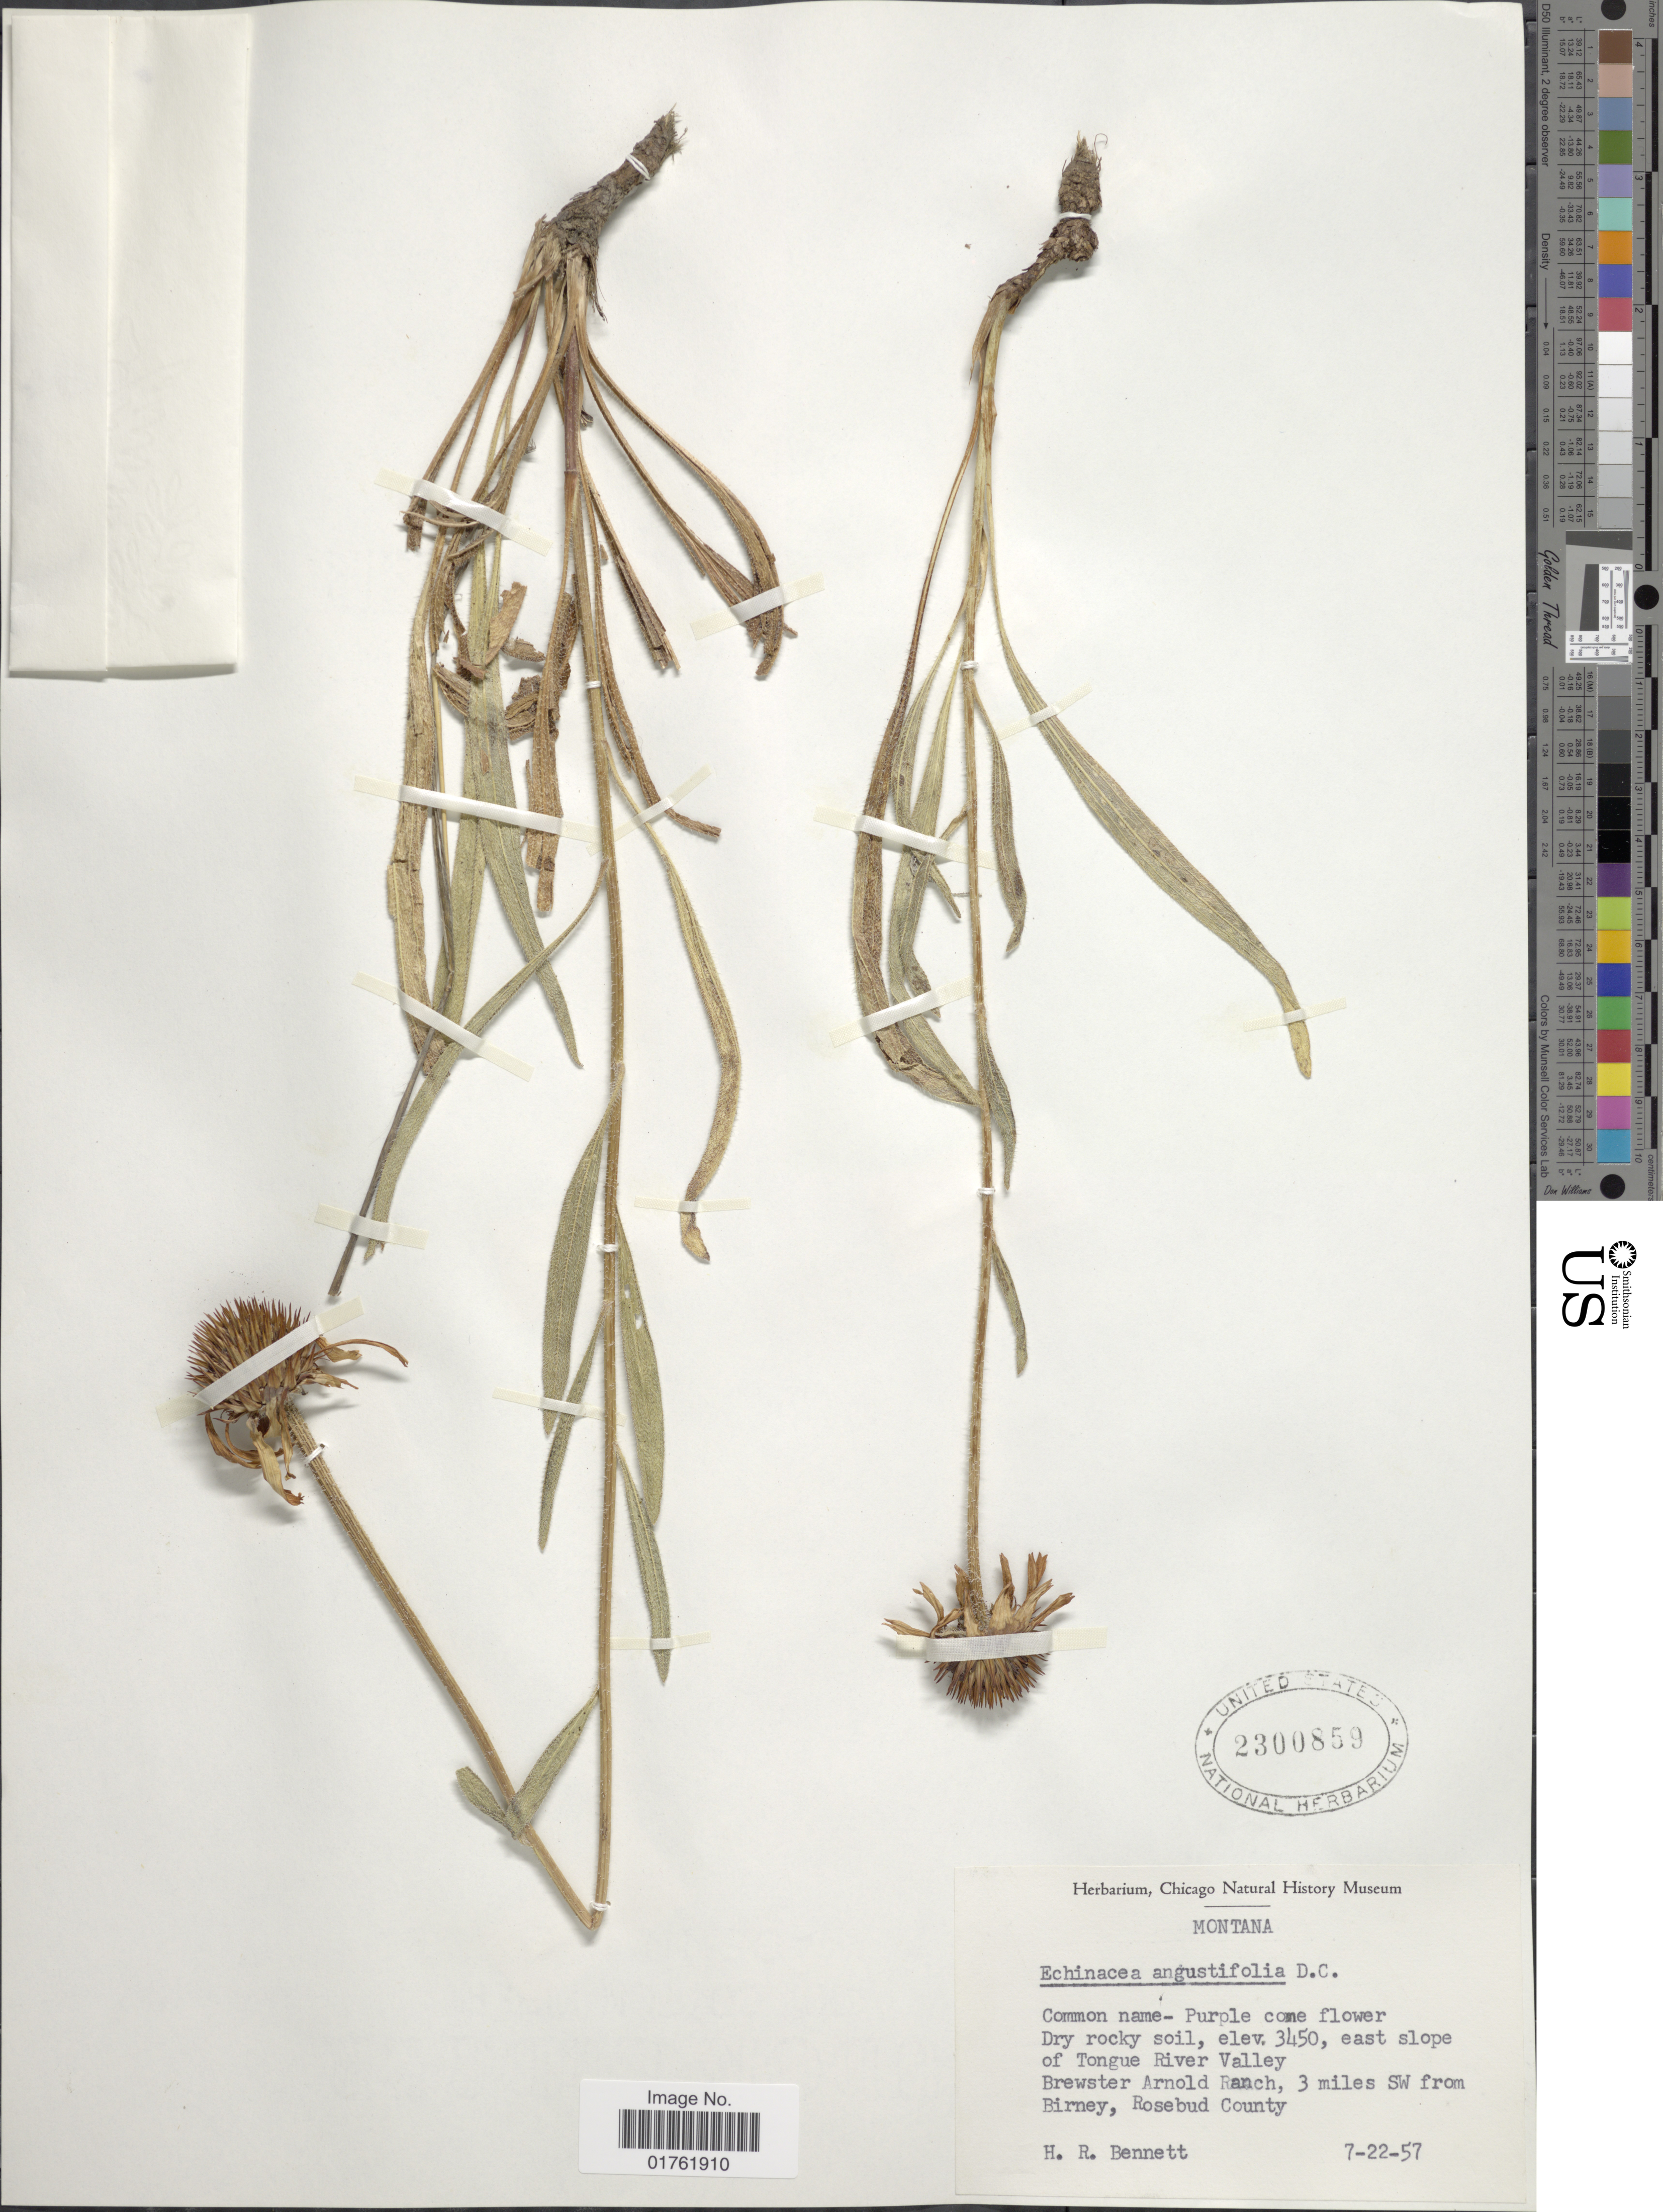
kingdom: Plantae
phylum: Tracheophyta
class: Magnoliopsida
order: Asterales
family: Asteraceae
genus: Echinacea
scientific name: Echinacea angustifolia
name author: DC.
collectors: H. R. Bennett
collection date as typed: Transcribed d/m/y: 22/7/57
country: United States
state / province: Montana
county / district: Rosebud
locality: East slope of Tongue River Valley, Brewster Arnold Ranch, 3 miles SW from Birney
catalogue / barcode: US 2300859